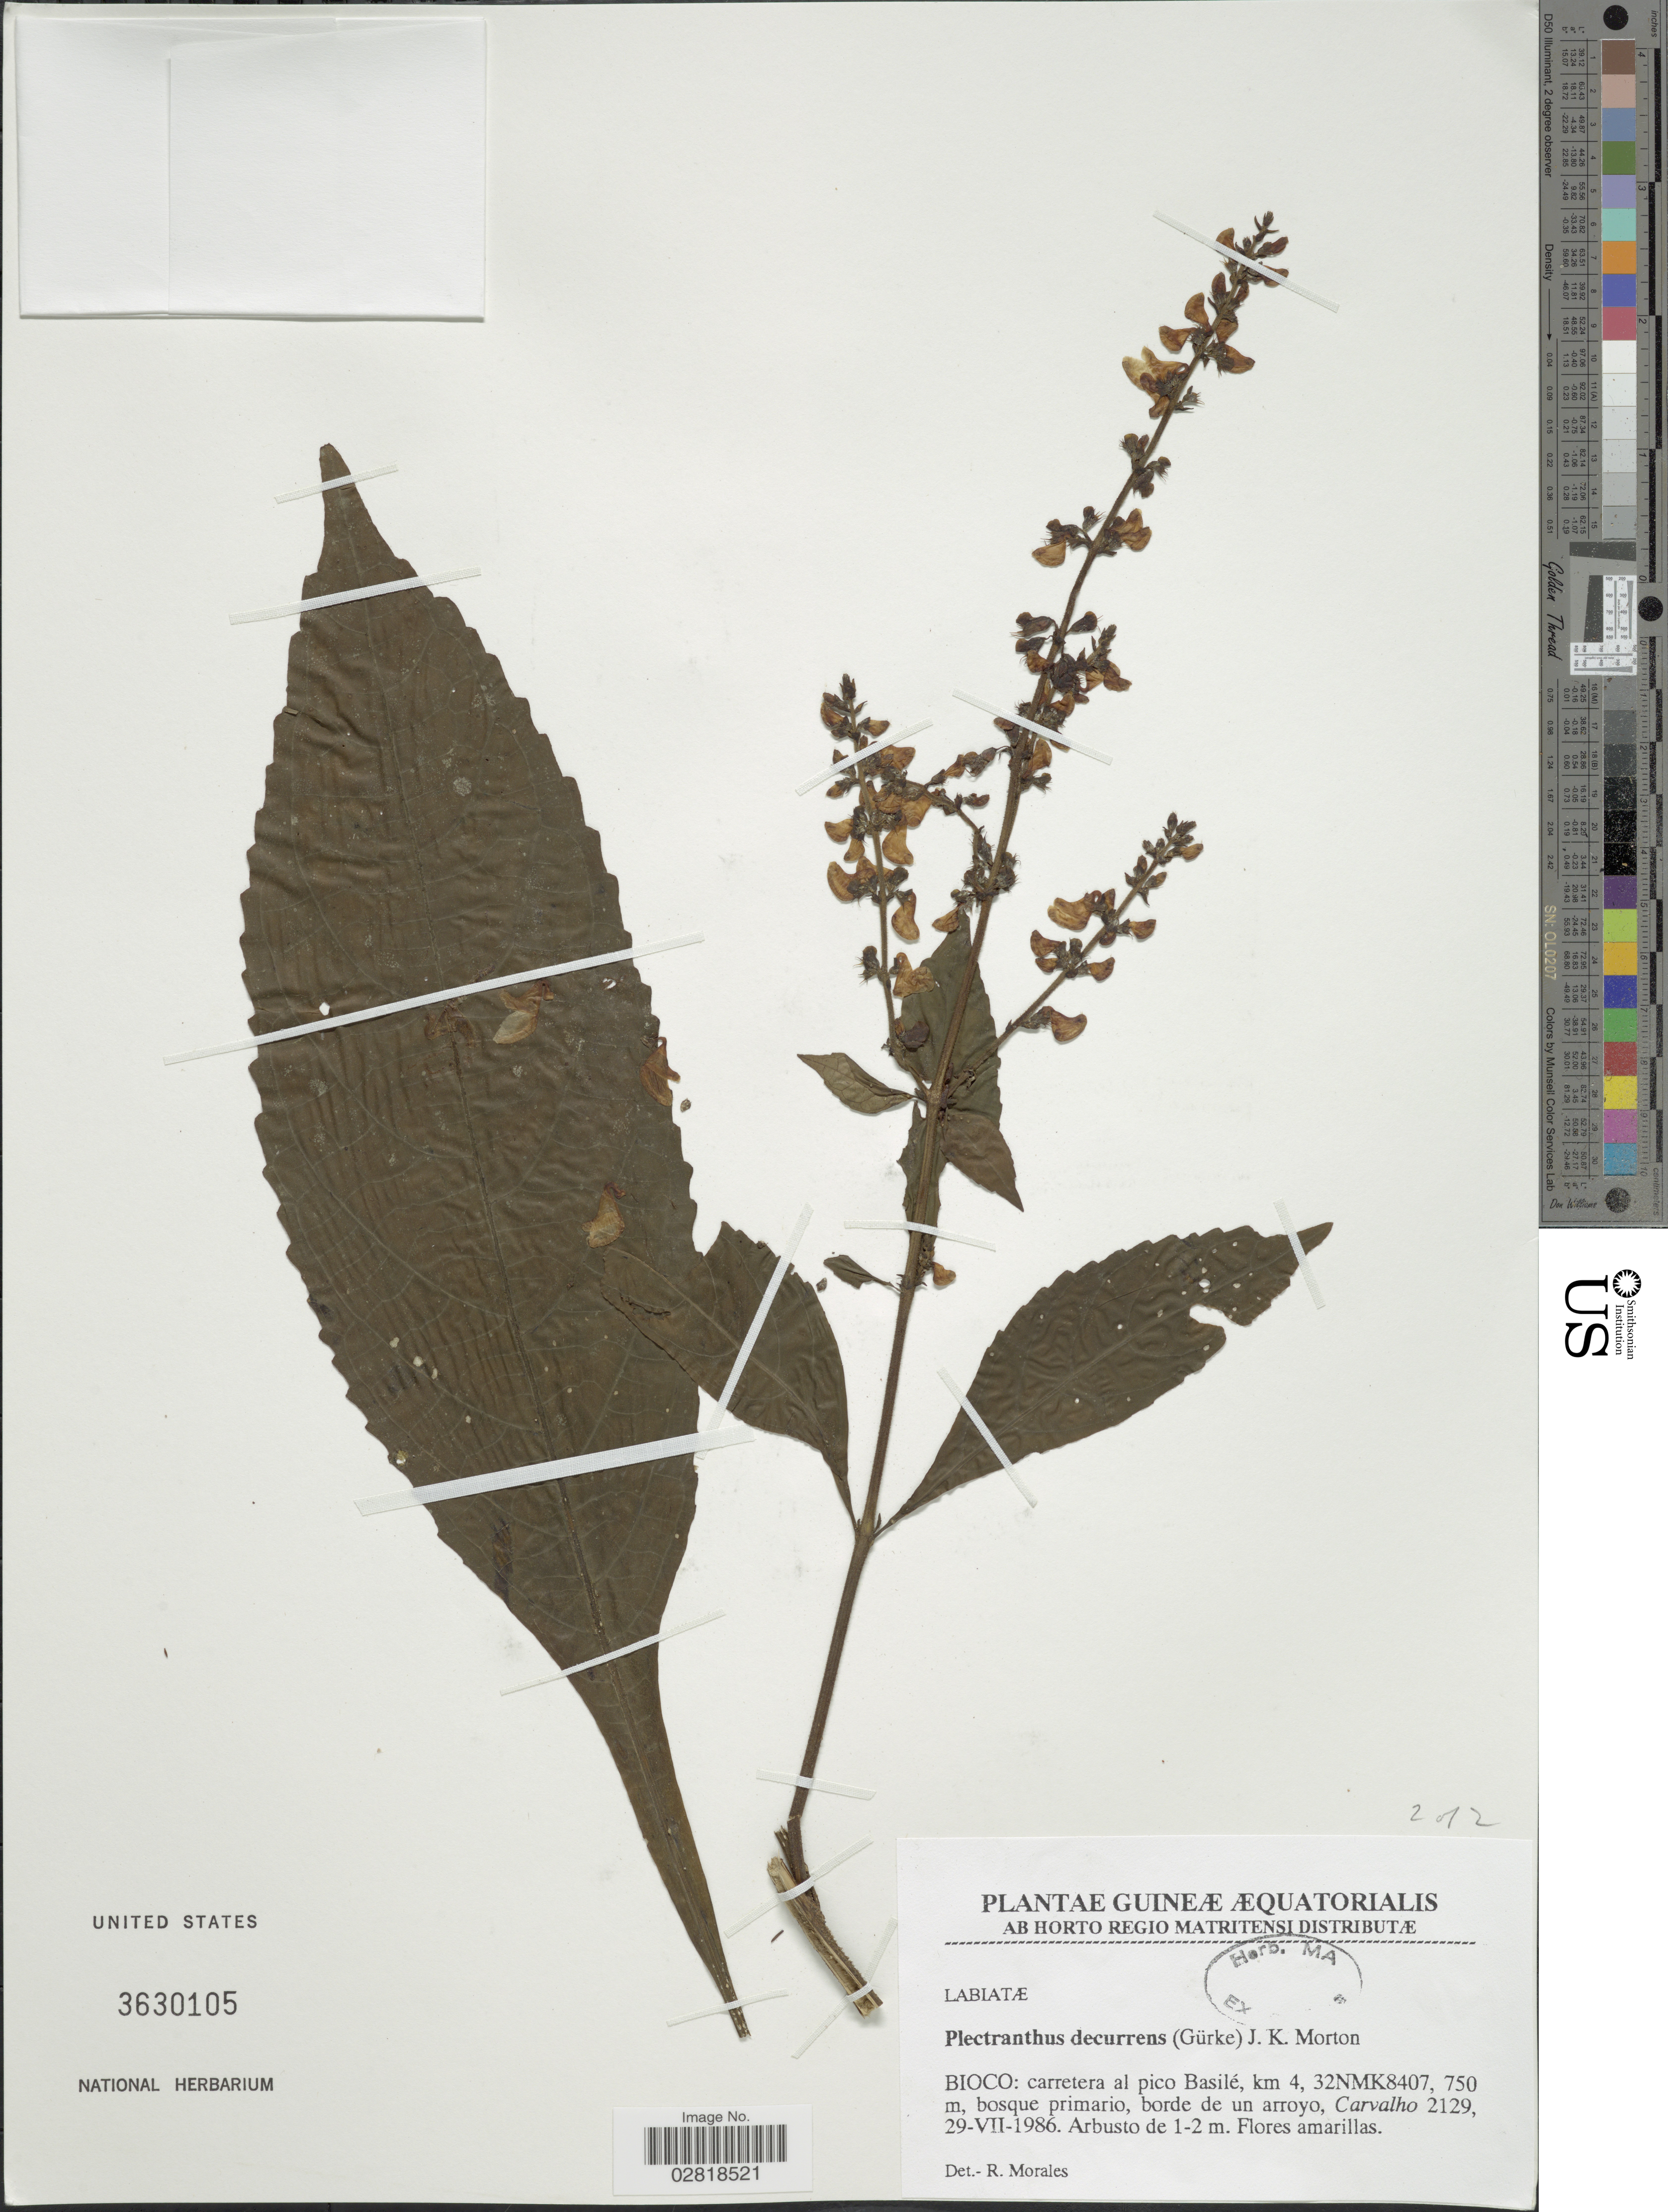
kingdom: Plantae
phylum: Tracheophyta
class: Magnoliopsida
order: Lamiales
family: Lamiaceae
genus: Plectranthus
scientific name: Plectranthus decurrens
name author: (Gürke) J.K. Morton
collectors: Carvalho, --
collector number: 2129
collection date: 1986-07-29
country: Equatorial Guinea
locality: Guineæ Æquatorialis. Bioco: carretera al pico Basilé, km 4, 32NMK8407.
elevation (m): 750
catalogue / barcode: US 3630105